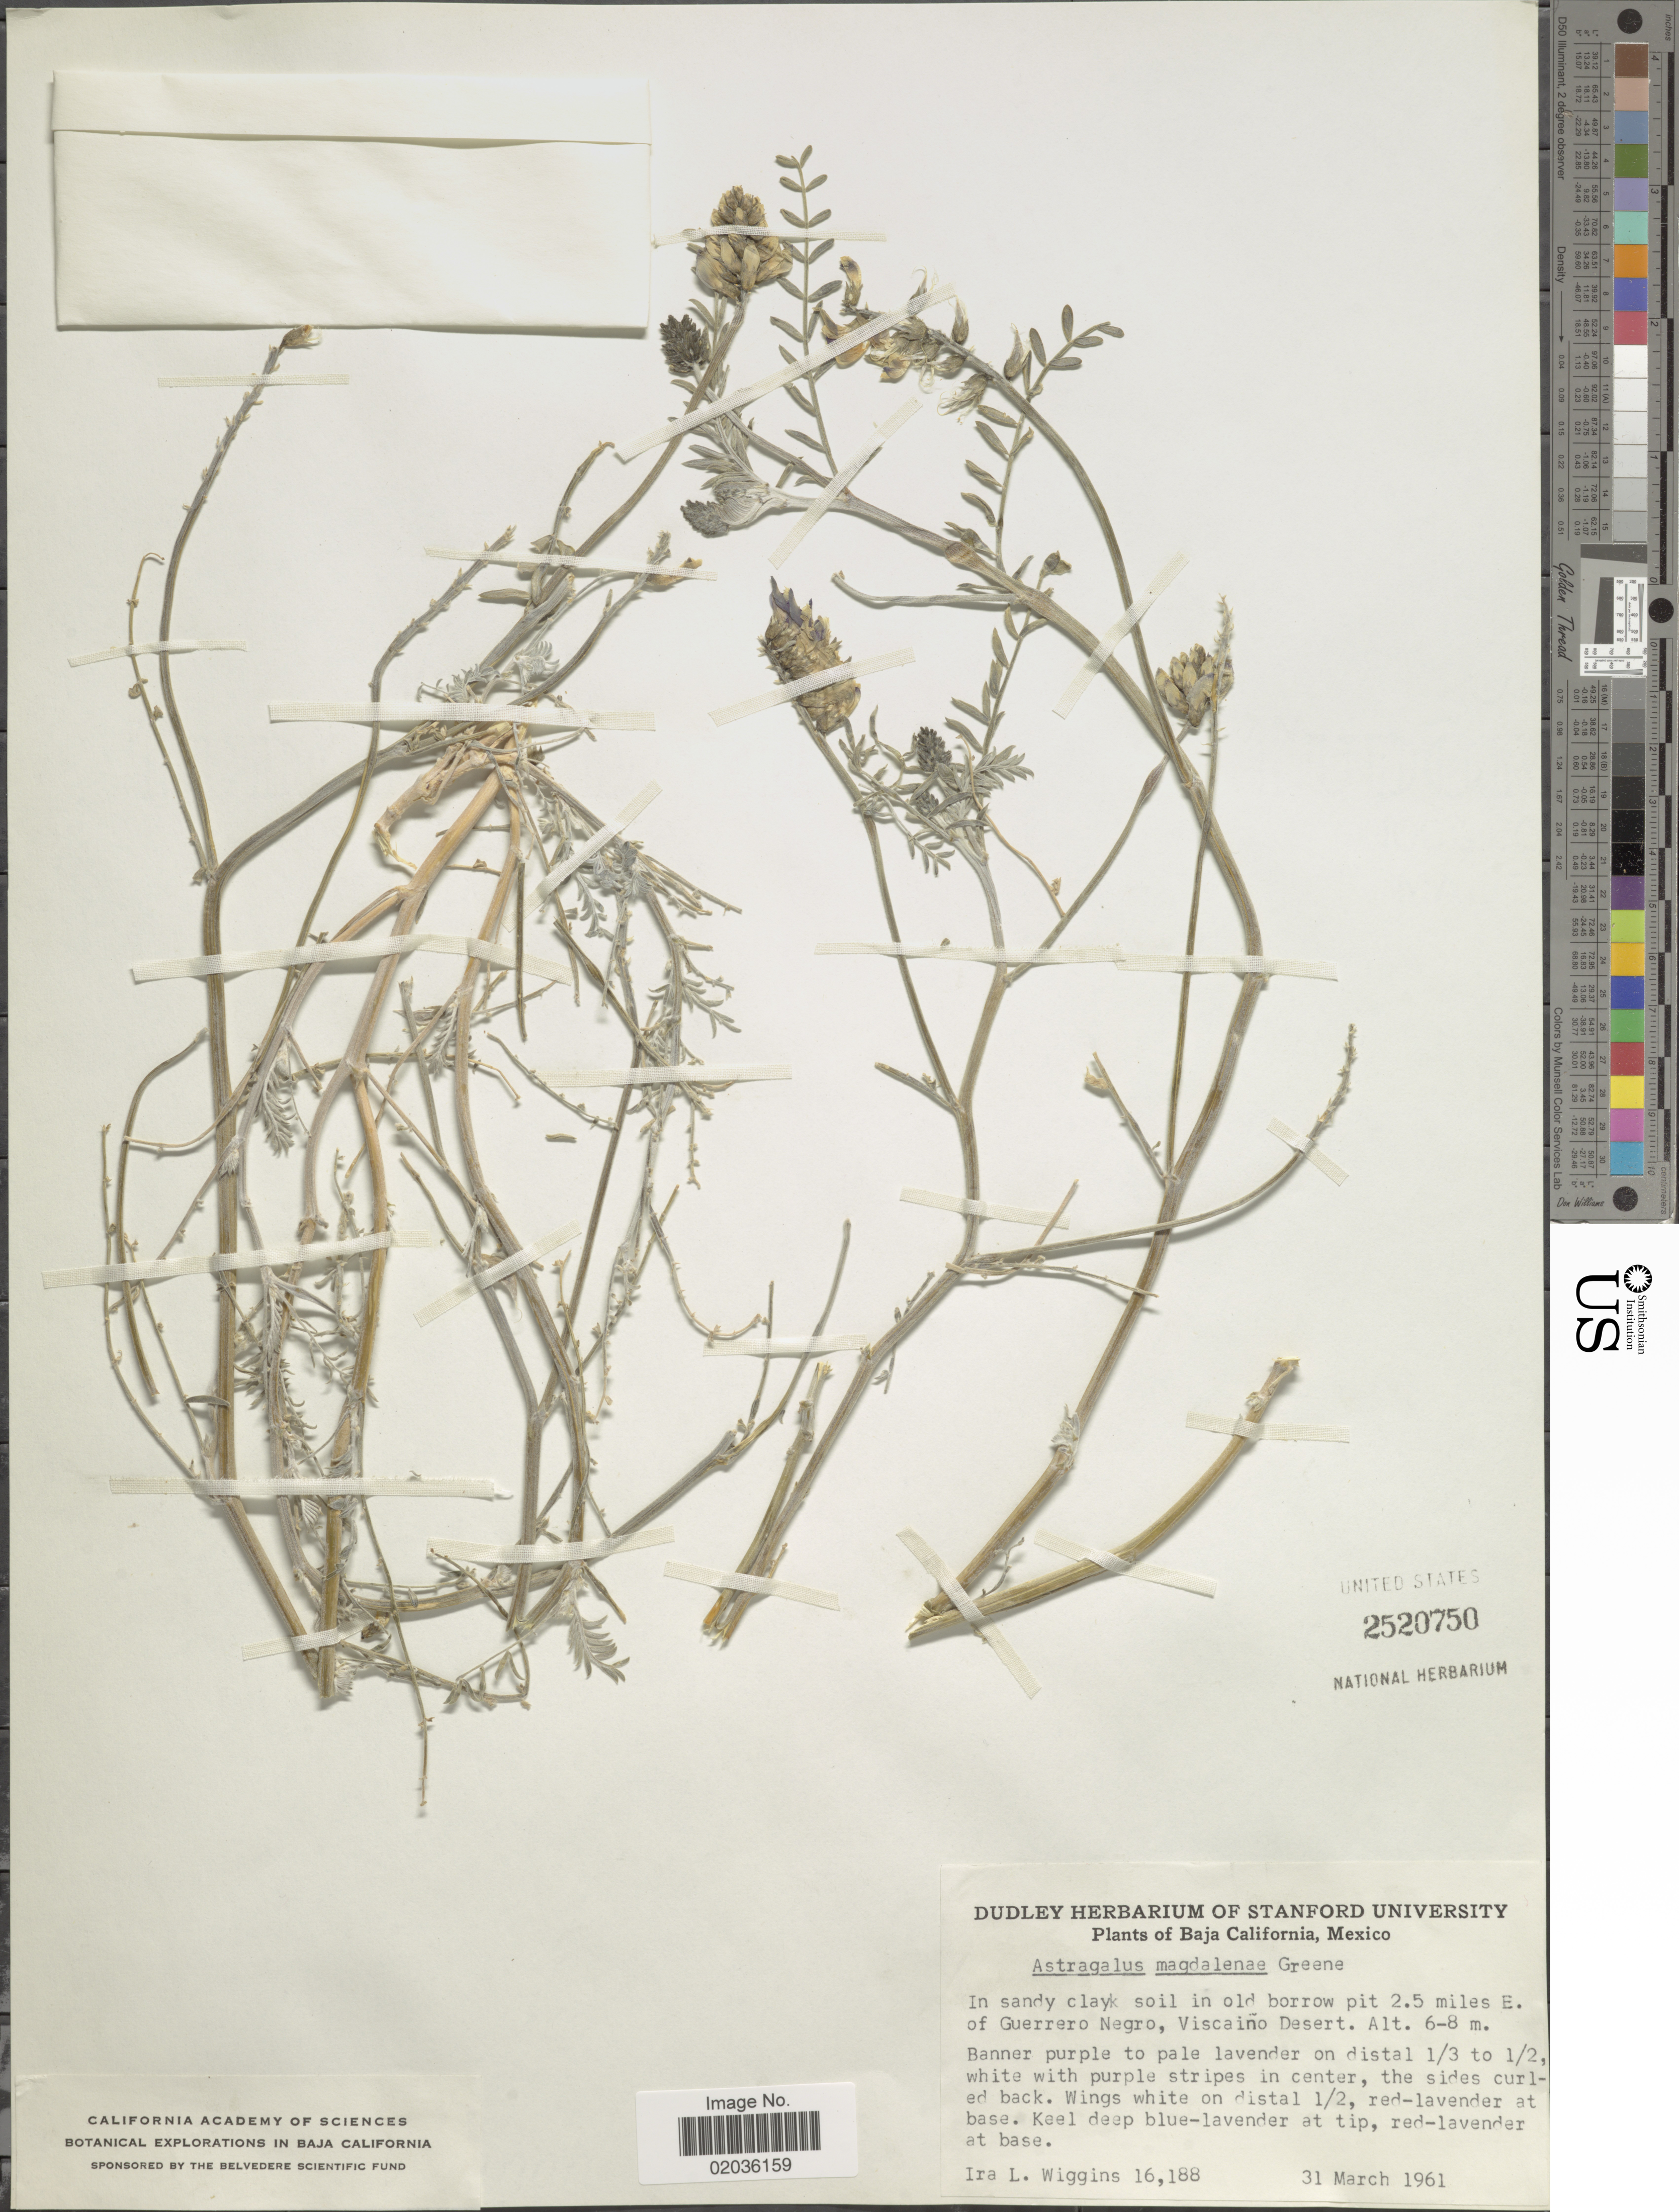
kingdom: Plantae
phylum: Tracheophyta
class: Magnoliopsida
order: Fabales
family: Fabaceae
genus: Astragalus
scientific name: Astragalus magdalenae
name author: Greene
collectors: I. L. Wiggins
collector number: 16188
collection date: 1961-03-31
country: Mexico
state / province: Baja California Sur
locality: In sandy clay soil in old borrow pi 2.5 miles E of Guerrero Negro, Viscaiño Desert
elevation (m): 6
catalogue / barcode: US 2520750